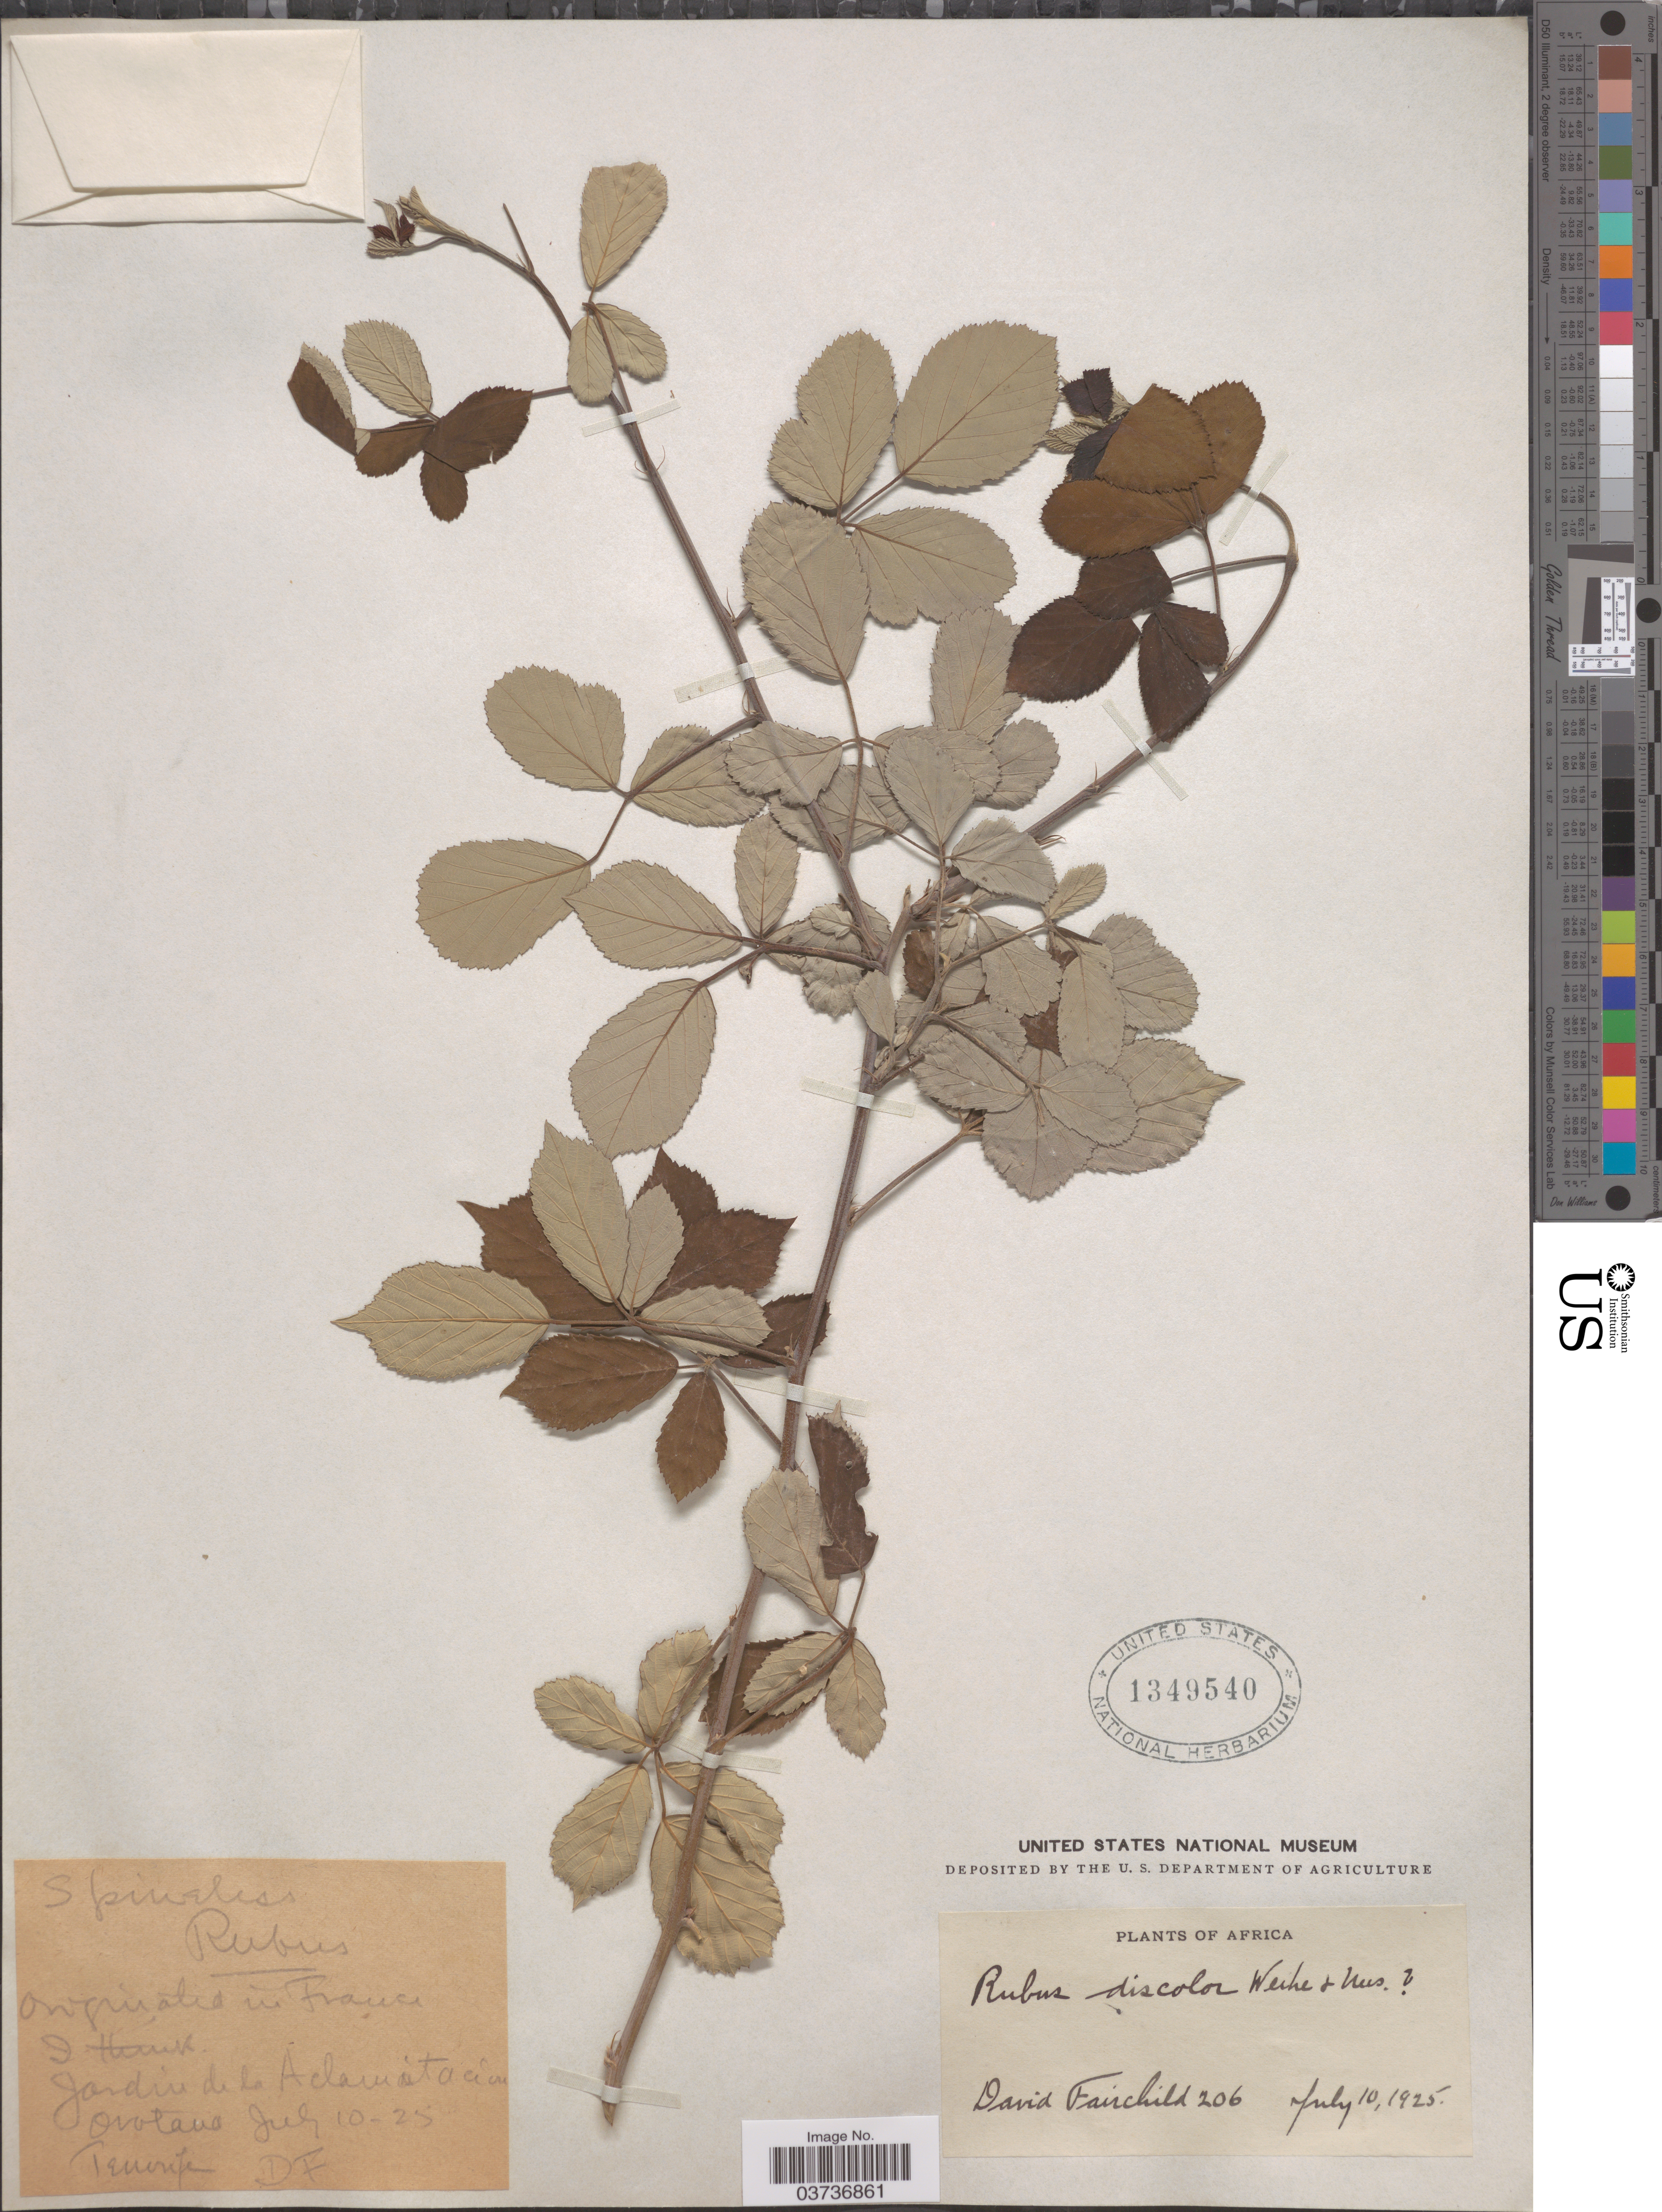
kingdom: Plantae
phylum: Tracheophyta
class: Magnoliopsida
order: Rosales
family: Rosaceae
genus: Rubus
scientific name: Rubus discolor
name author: Weihe & Nees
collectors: D. Fairchild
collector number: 206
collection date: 1925-07-10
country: Spain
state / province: Canarias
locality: Jardin de la Aclimatación de la Ovotava. Tenerife.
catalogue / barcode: US 1349540